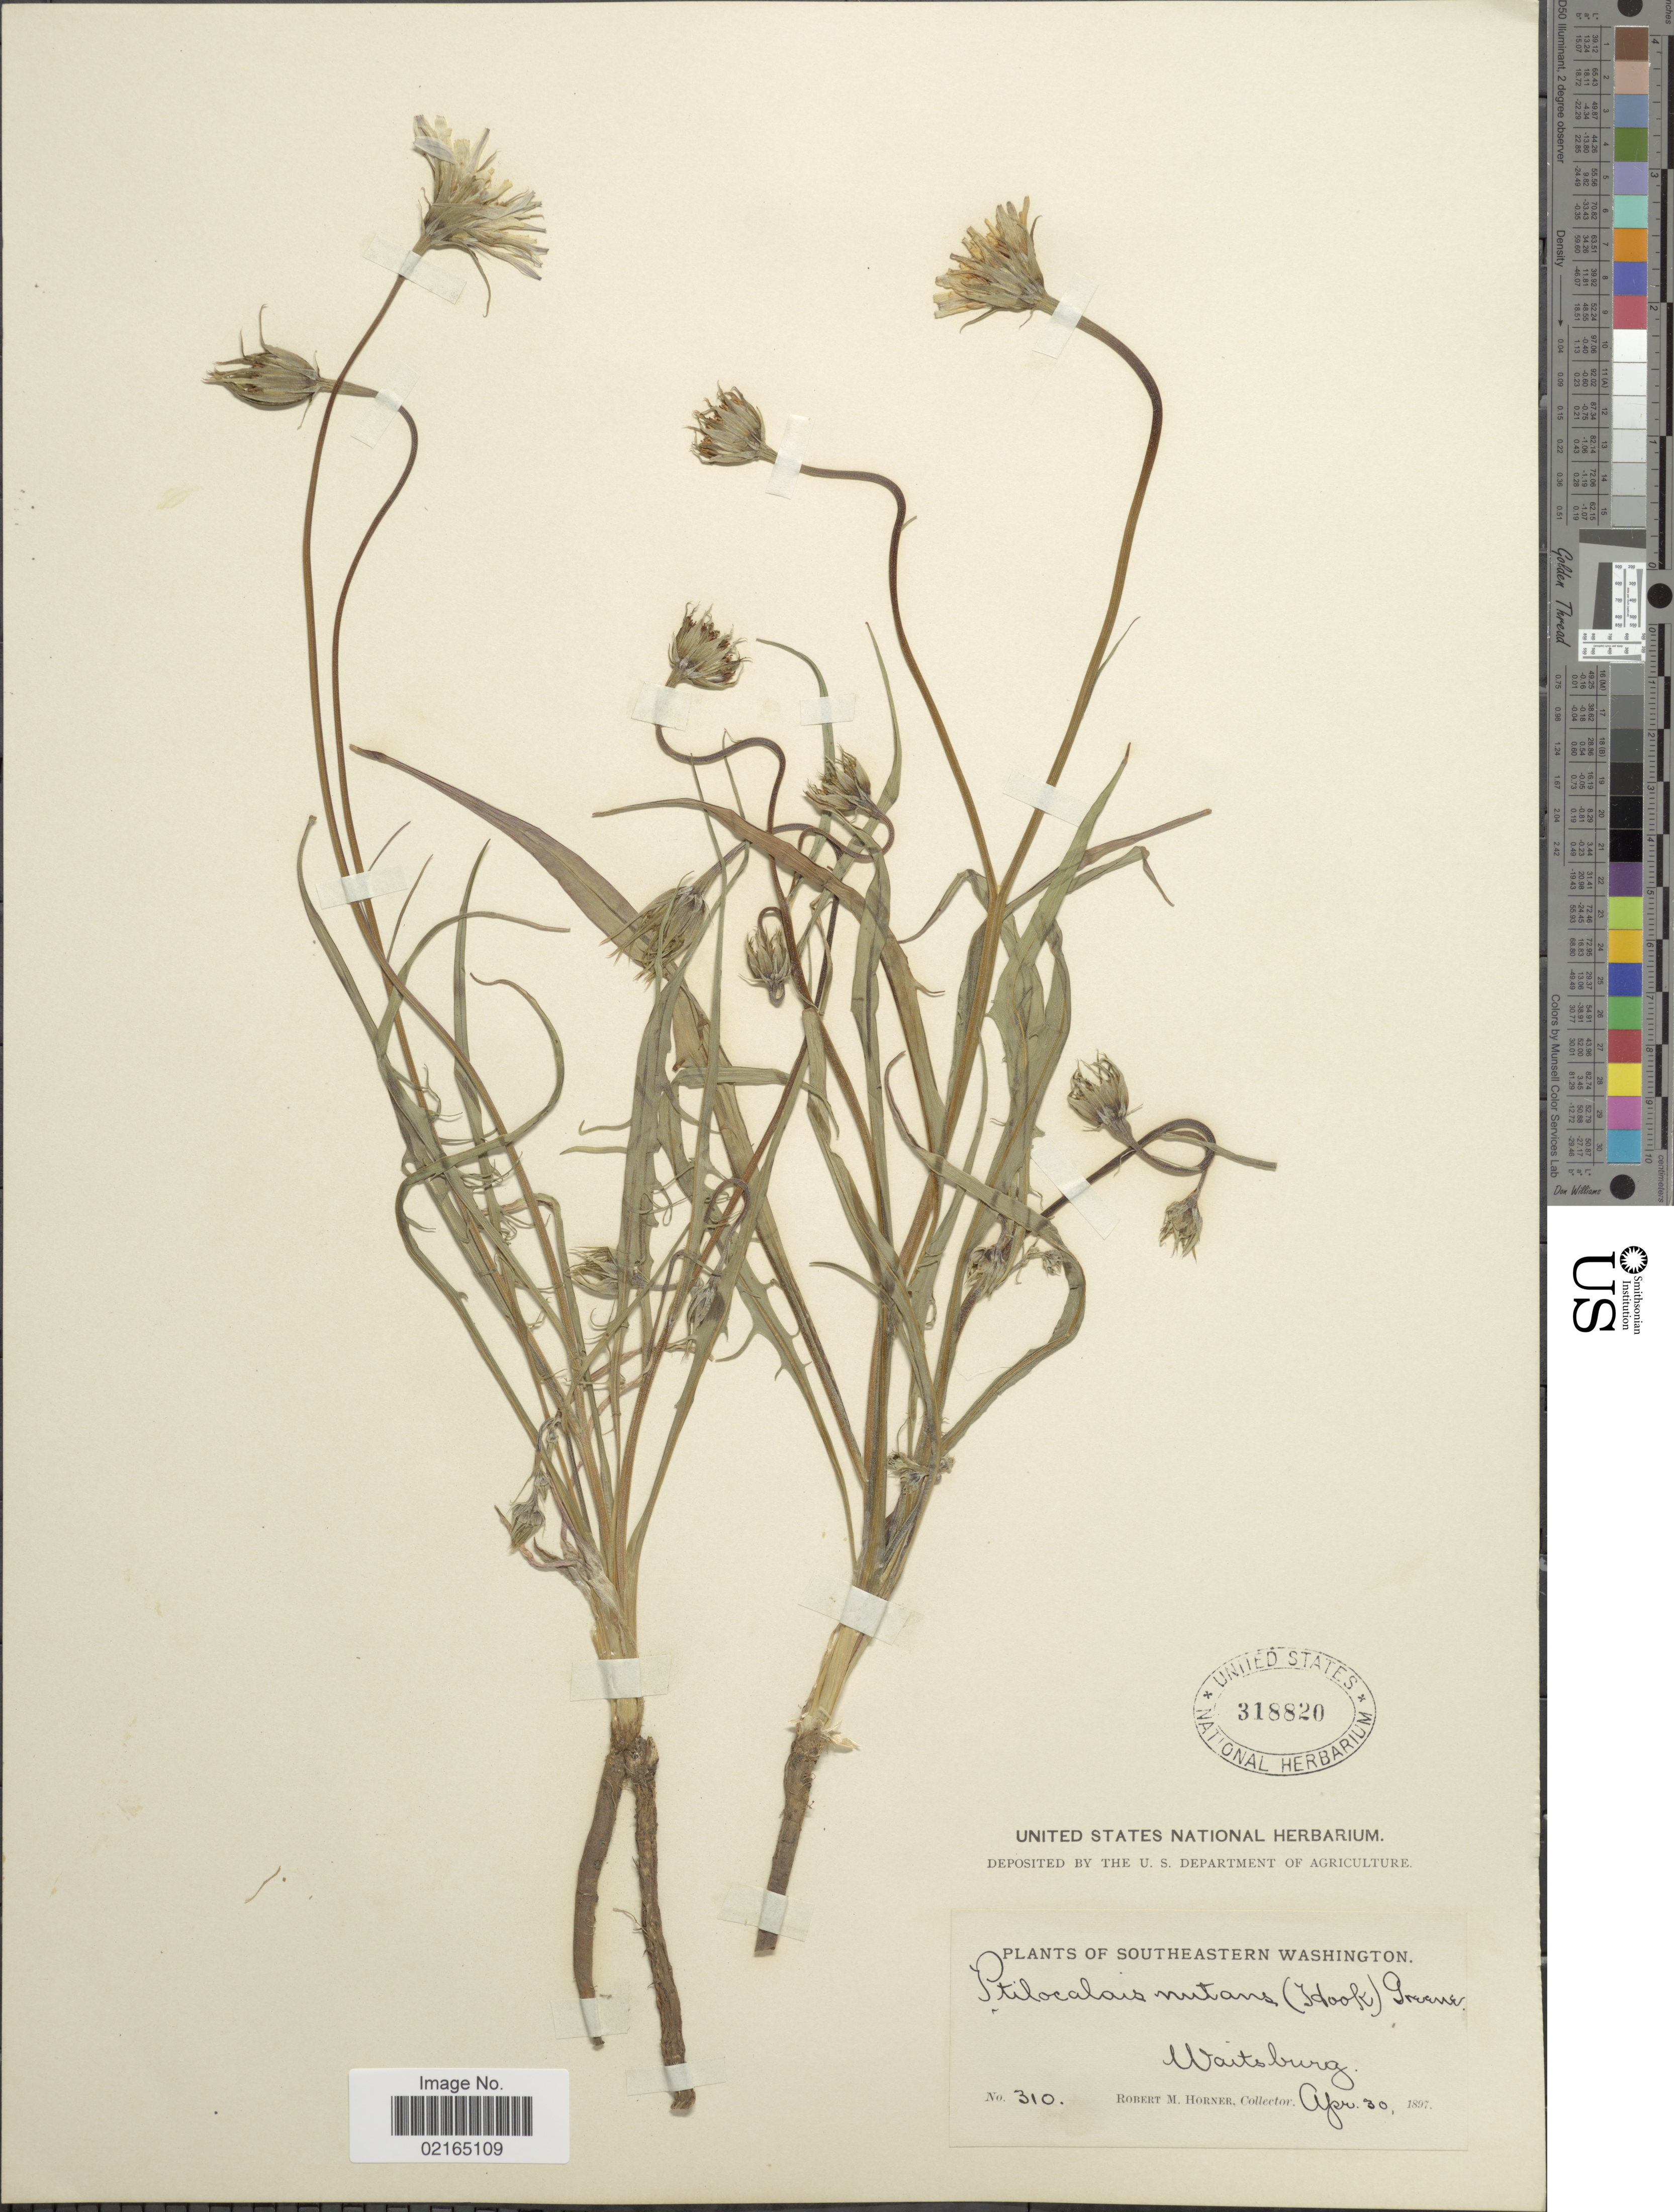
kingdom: Plantae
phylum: Tracheophyta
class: Magnoliopsida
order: Asterales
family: Asteraceae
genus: Microseris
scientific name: Microseris nutans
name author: (Hook.) Sch. Bip.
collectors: R. Horner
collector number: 310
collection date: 1897-04-30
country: United States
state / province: Washington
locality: Southeastern Washington. Waitsburg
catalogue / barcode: US 318820